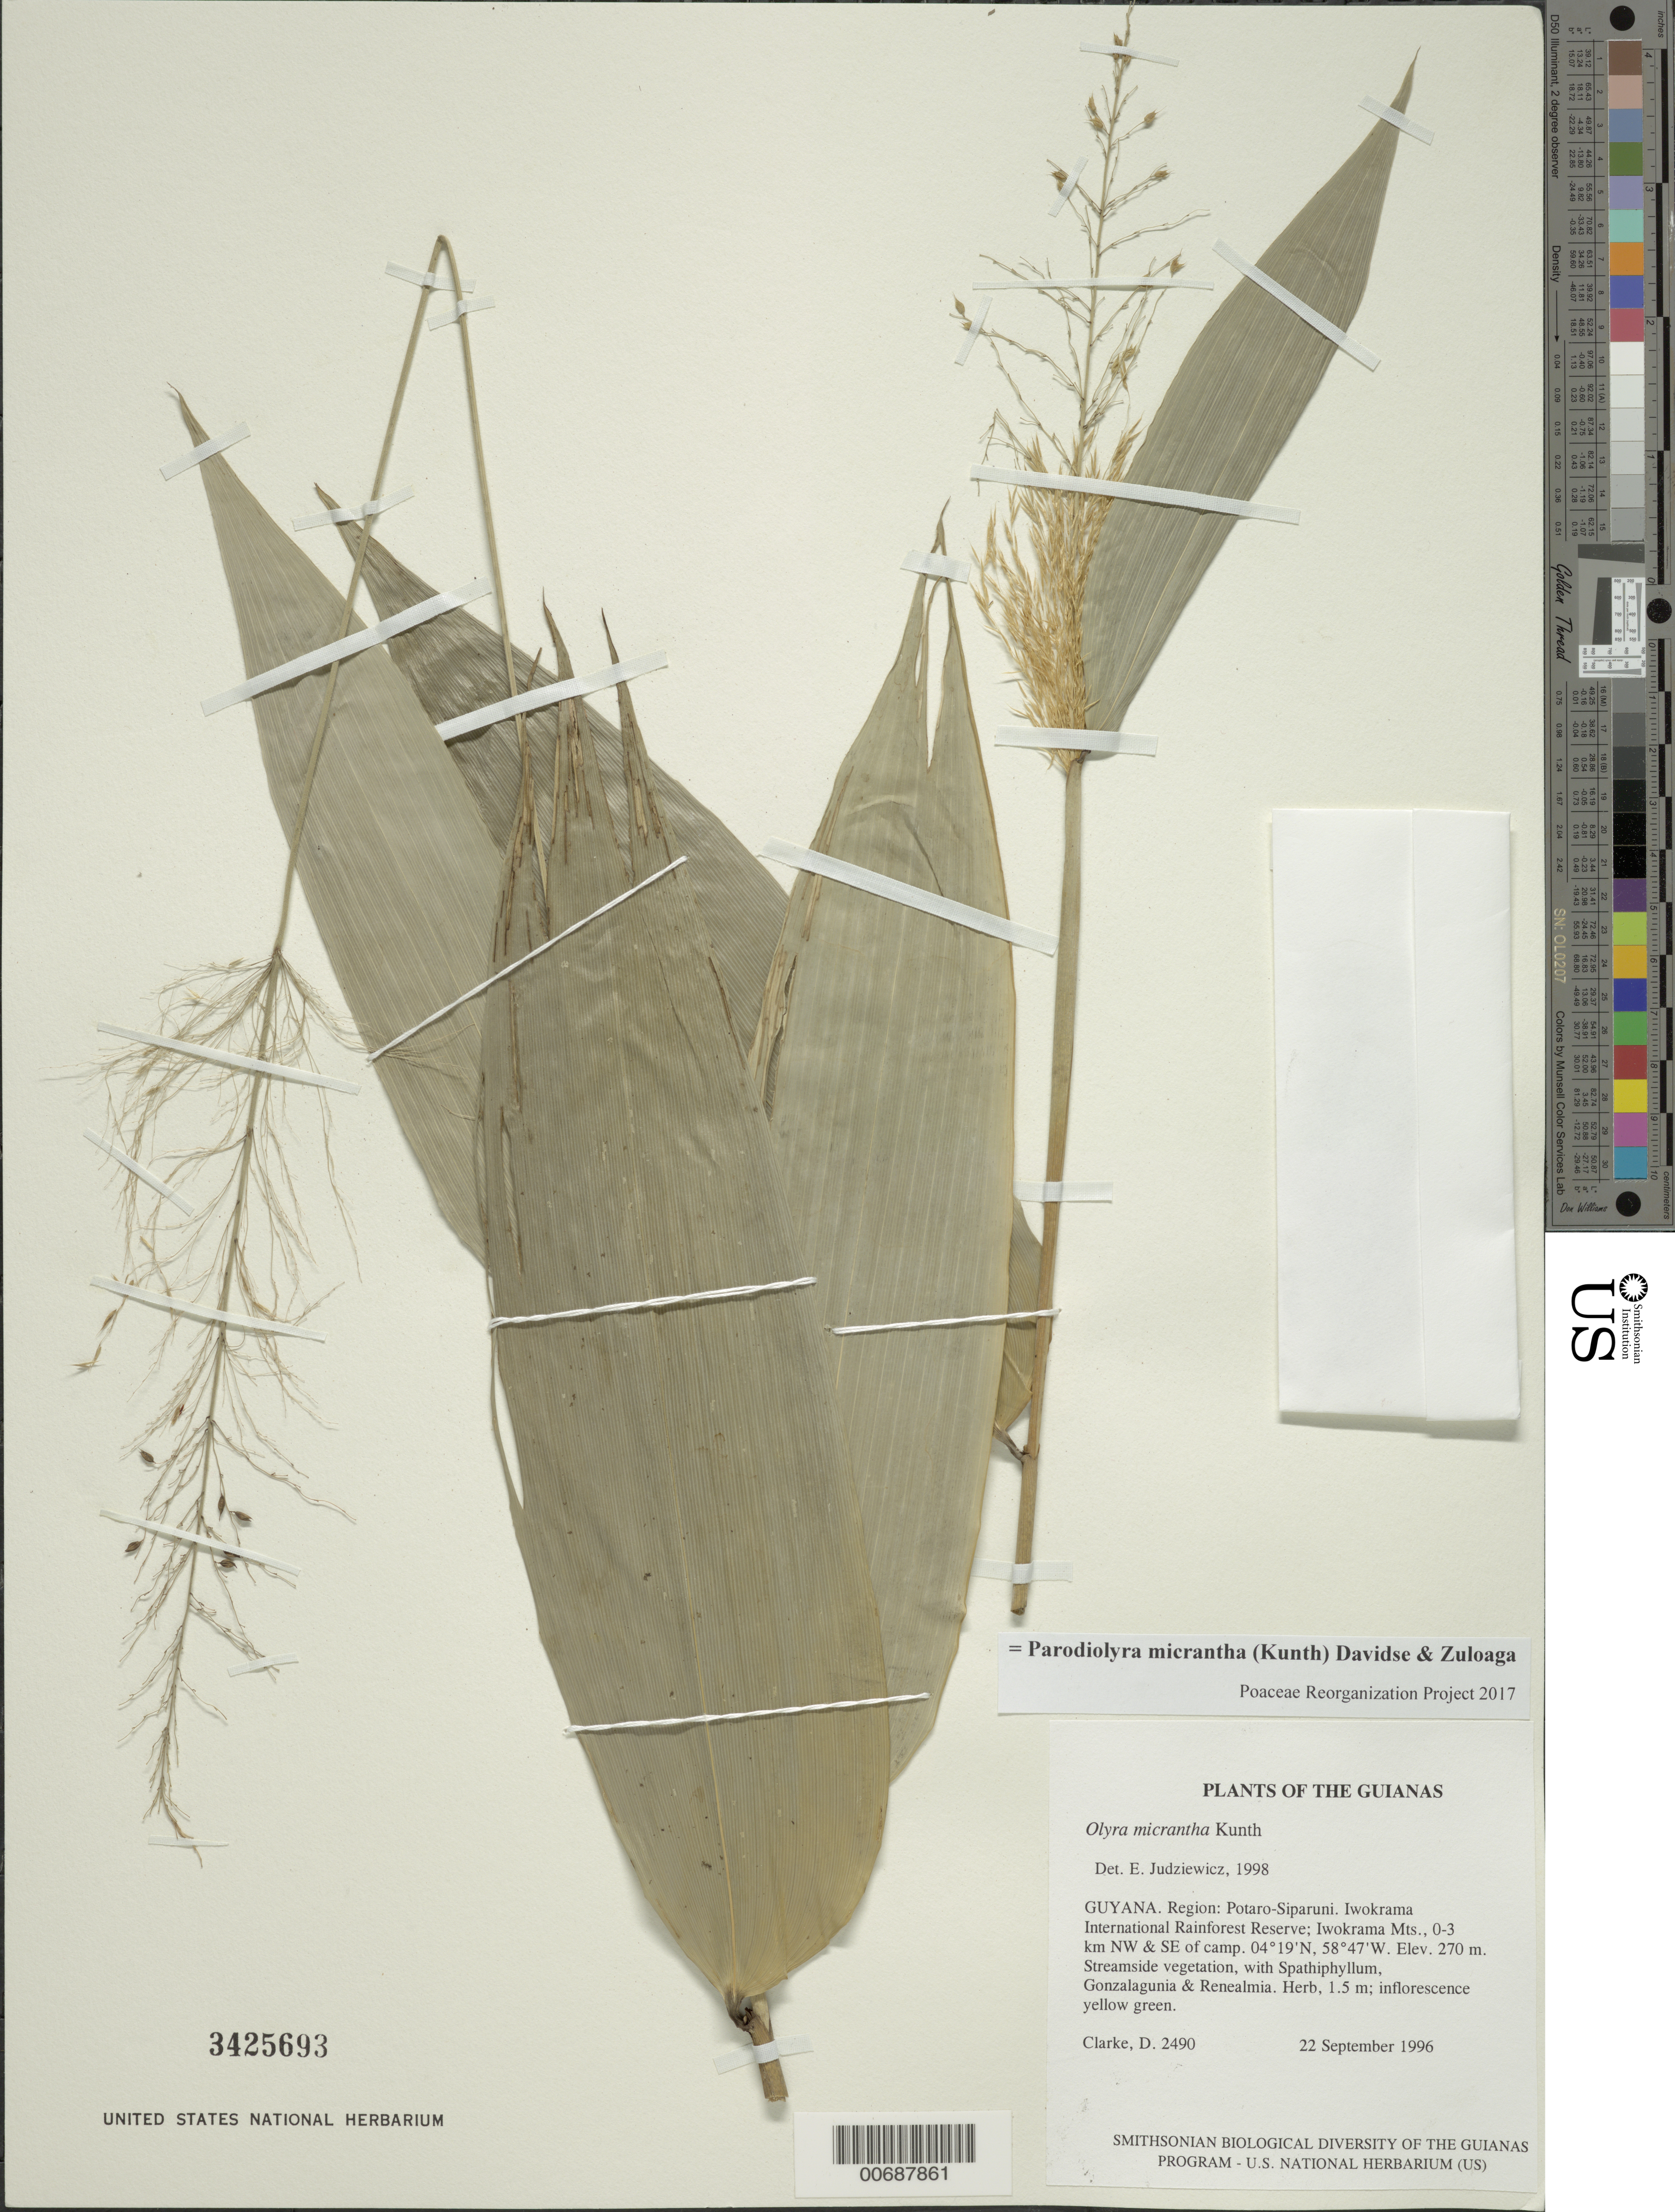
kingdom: Plantae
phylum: Tracheophyta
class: Liliopsida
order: Poales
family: Poaceae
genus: Parodiolyra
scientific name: Parodiolyra micrantha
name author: (Kunth) Davidse & Zuloaga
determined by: Poaceae Reorganization Project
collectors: H. D. Clarke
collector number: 2490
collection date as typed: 22 September 1996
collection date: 1996-09-22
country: Guyana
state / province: Potaro-Siparuni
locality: Iwokrama International Rainforest Reserve; Iwokrama Mts., 0-3 km NW & SE of camp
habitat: Streamside vegetation, with Spathiphyllum, Gonzalagunia & Renealmia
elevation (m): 270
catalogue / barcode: US 3425693